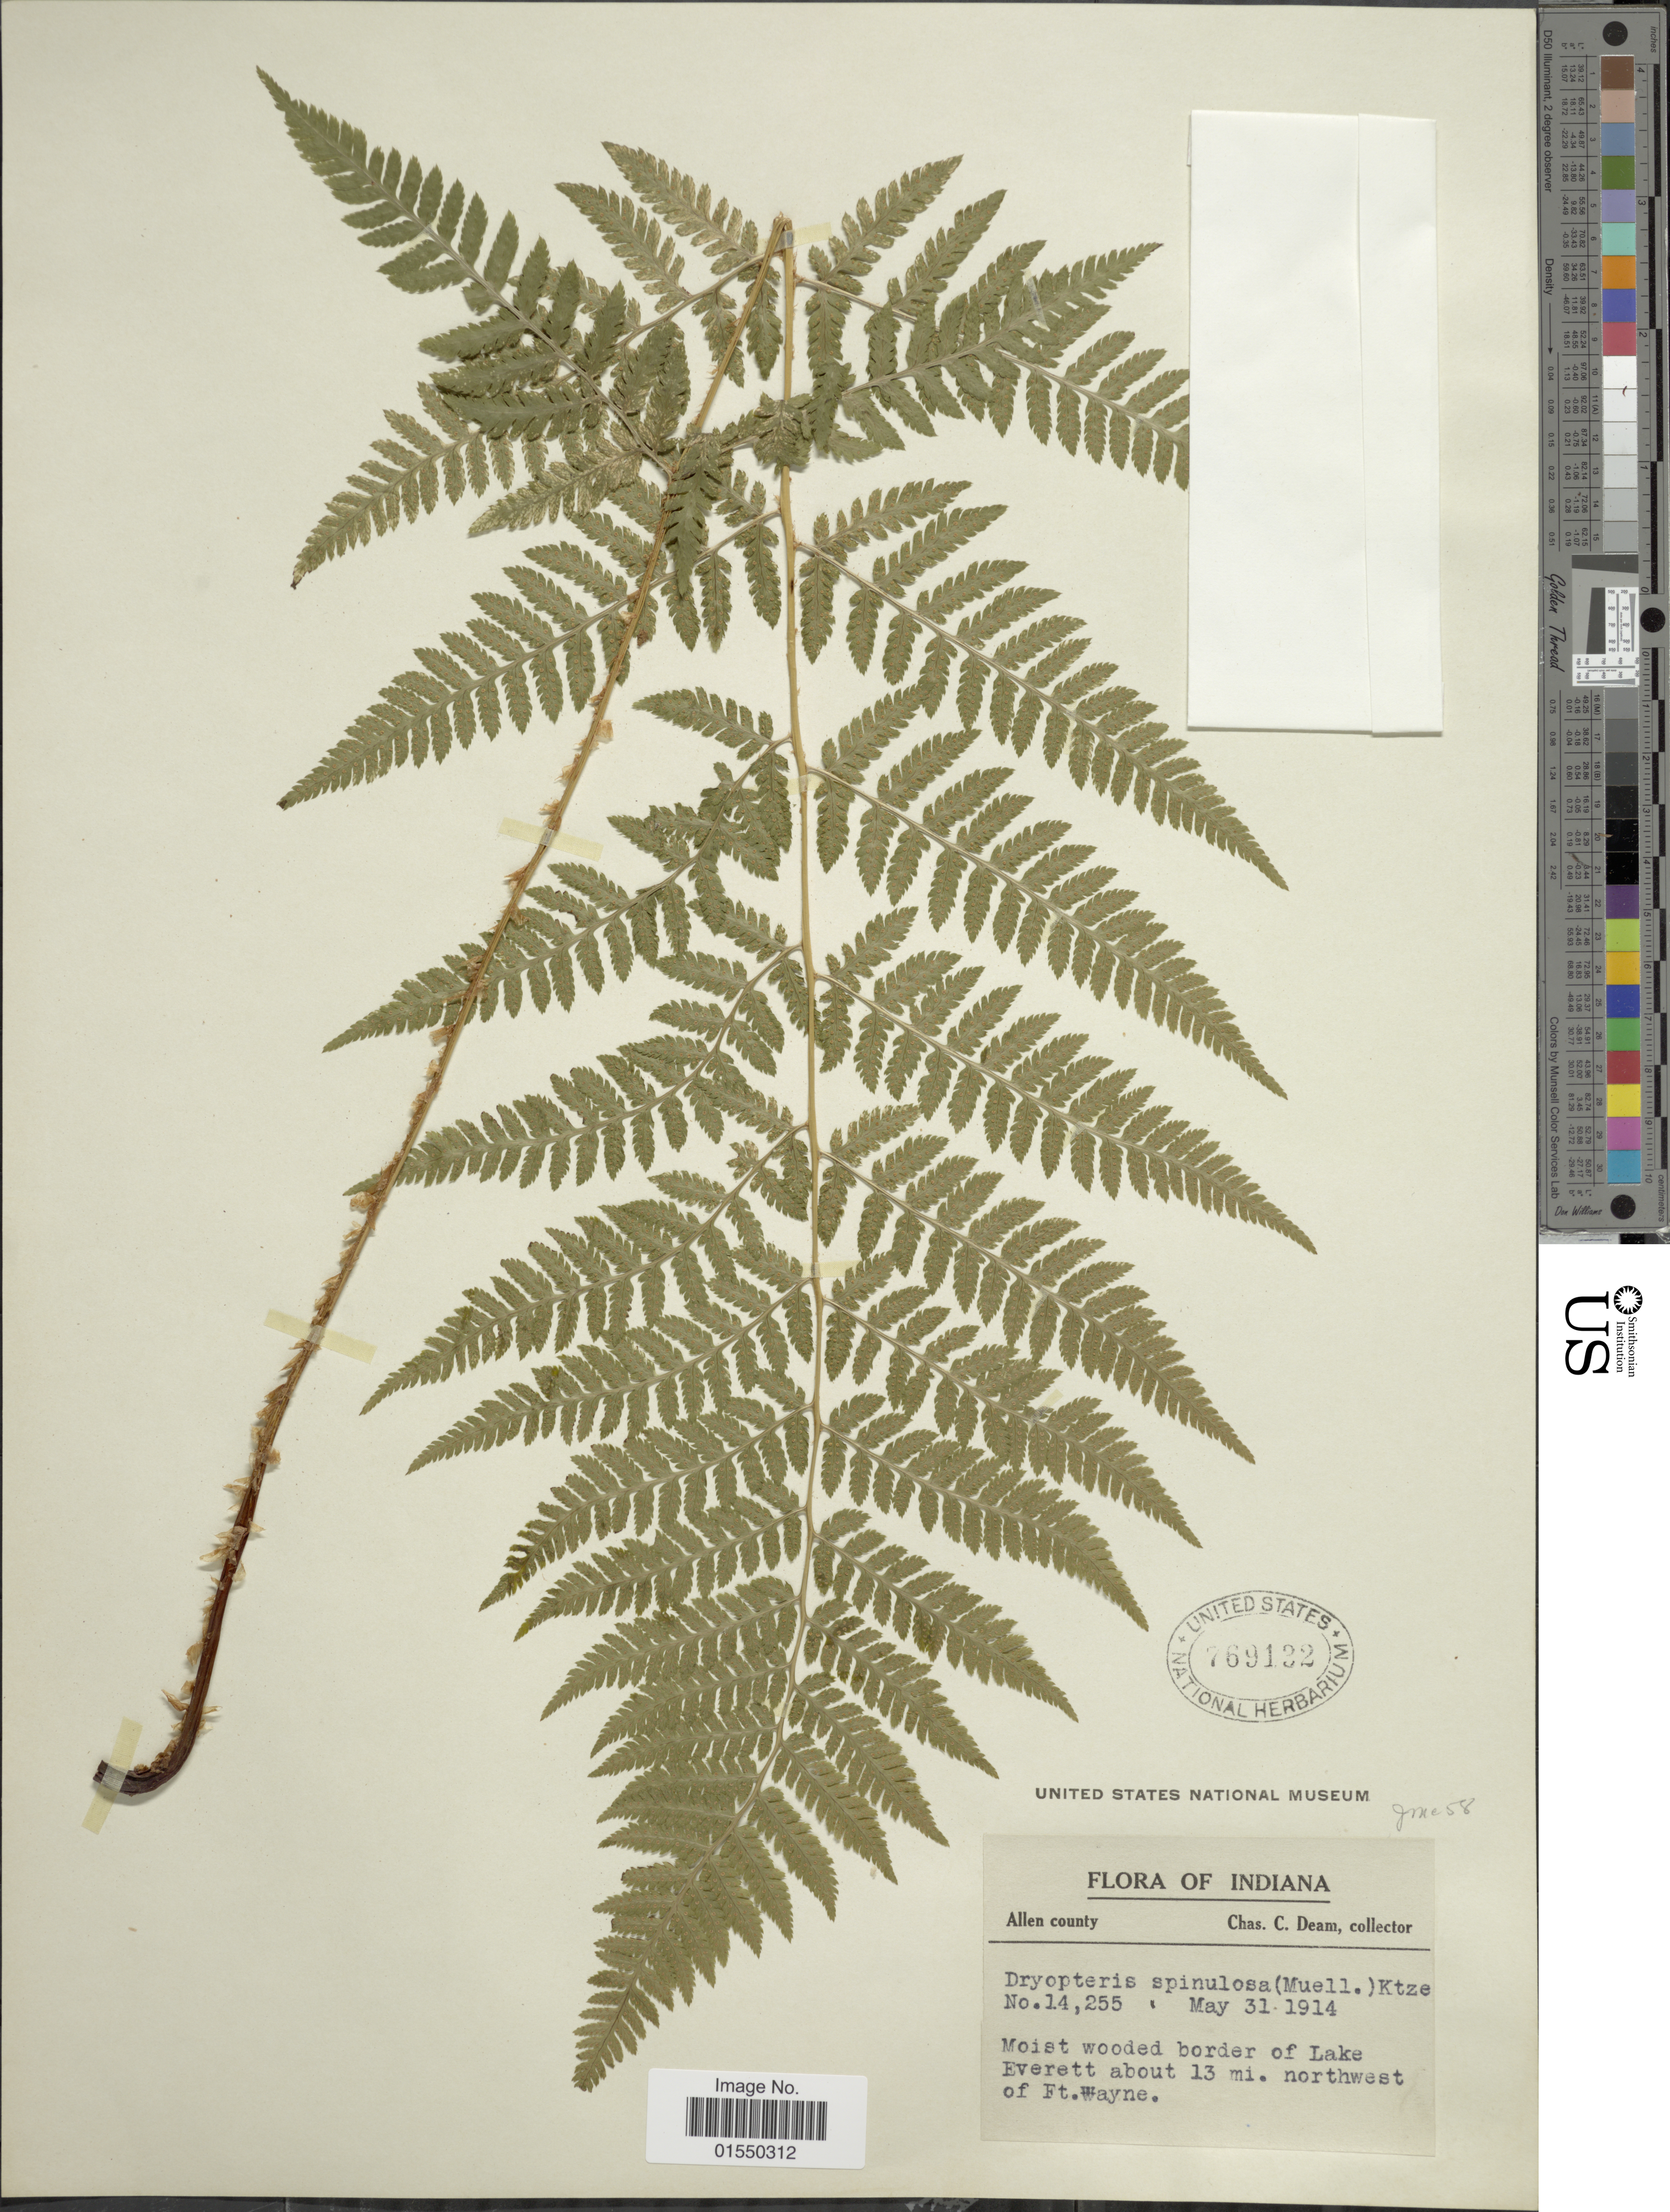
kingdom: Plantae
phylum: Tracheophyta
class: Polypodiopsida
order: Polypodiales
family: Dryopteridaceae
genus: Dryopteris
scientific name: Dryopteris carthusiana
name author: (Villars) H.P. Fuchs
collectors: C. C. Deam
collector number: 14255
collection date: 1914-05-31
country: United States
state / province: Indiana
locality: Allen County, border of Lake Everett about 13 mi. northwest of Ft. Wayne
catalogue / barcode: US 769132